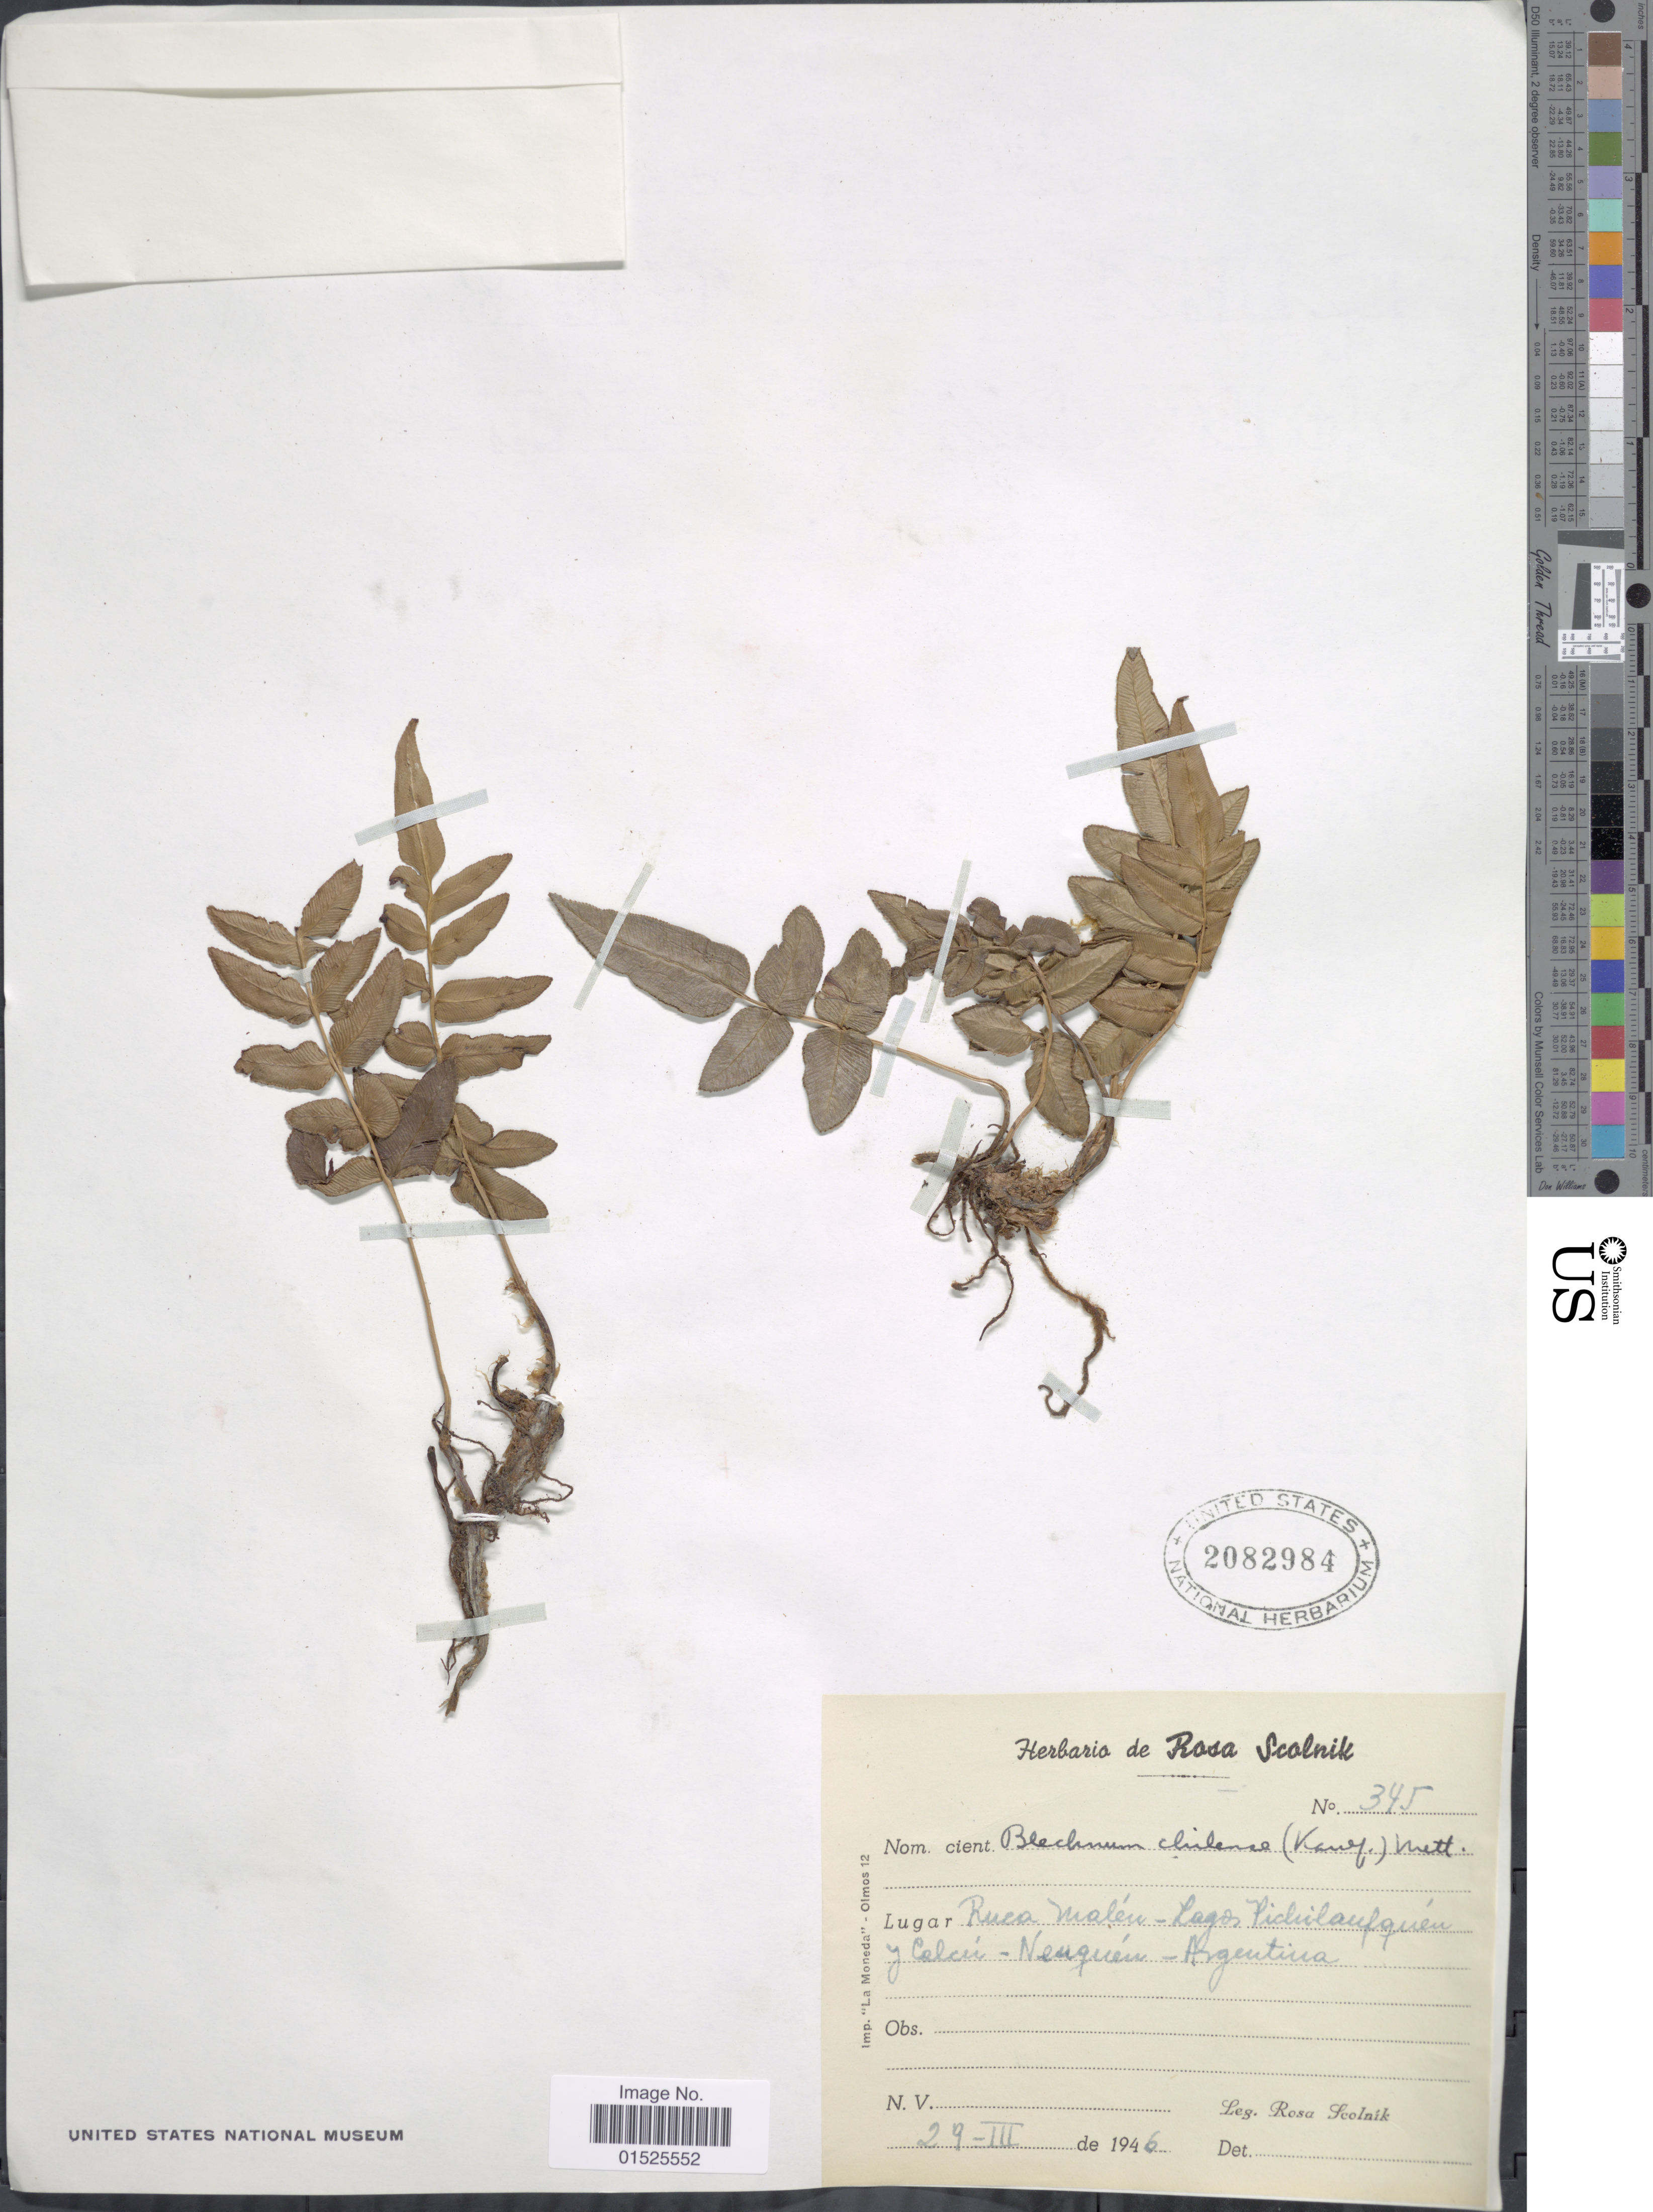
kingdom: Plantae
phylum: Tracheophyta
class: Polypodiopsida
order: Polypodiales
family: Blechnaceae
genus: Blechnum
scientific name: Blechnum chilense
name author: (Kaulf.) Mett.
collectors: R. Scolnik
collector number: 345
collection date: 1946-03-29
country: Argentina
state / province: Neuquen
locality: Ruca Malén - Lagos Pichilafquen y Calcú [interpreted]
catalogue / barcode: US 2082984